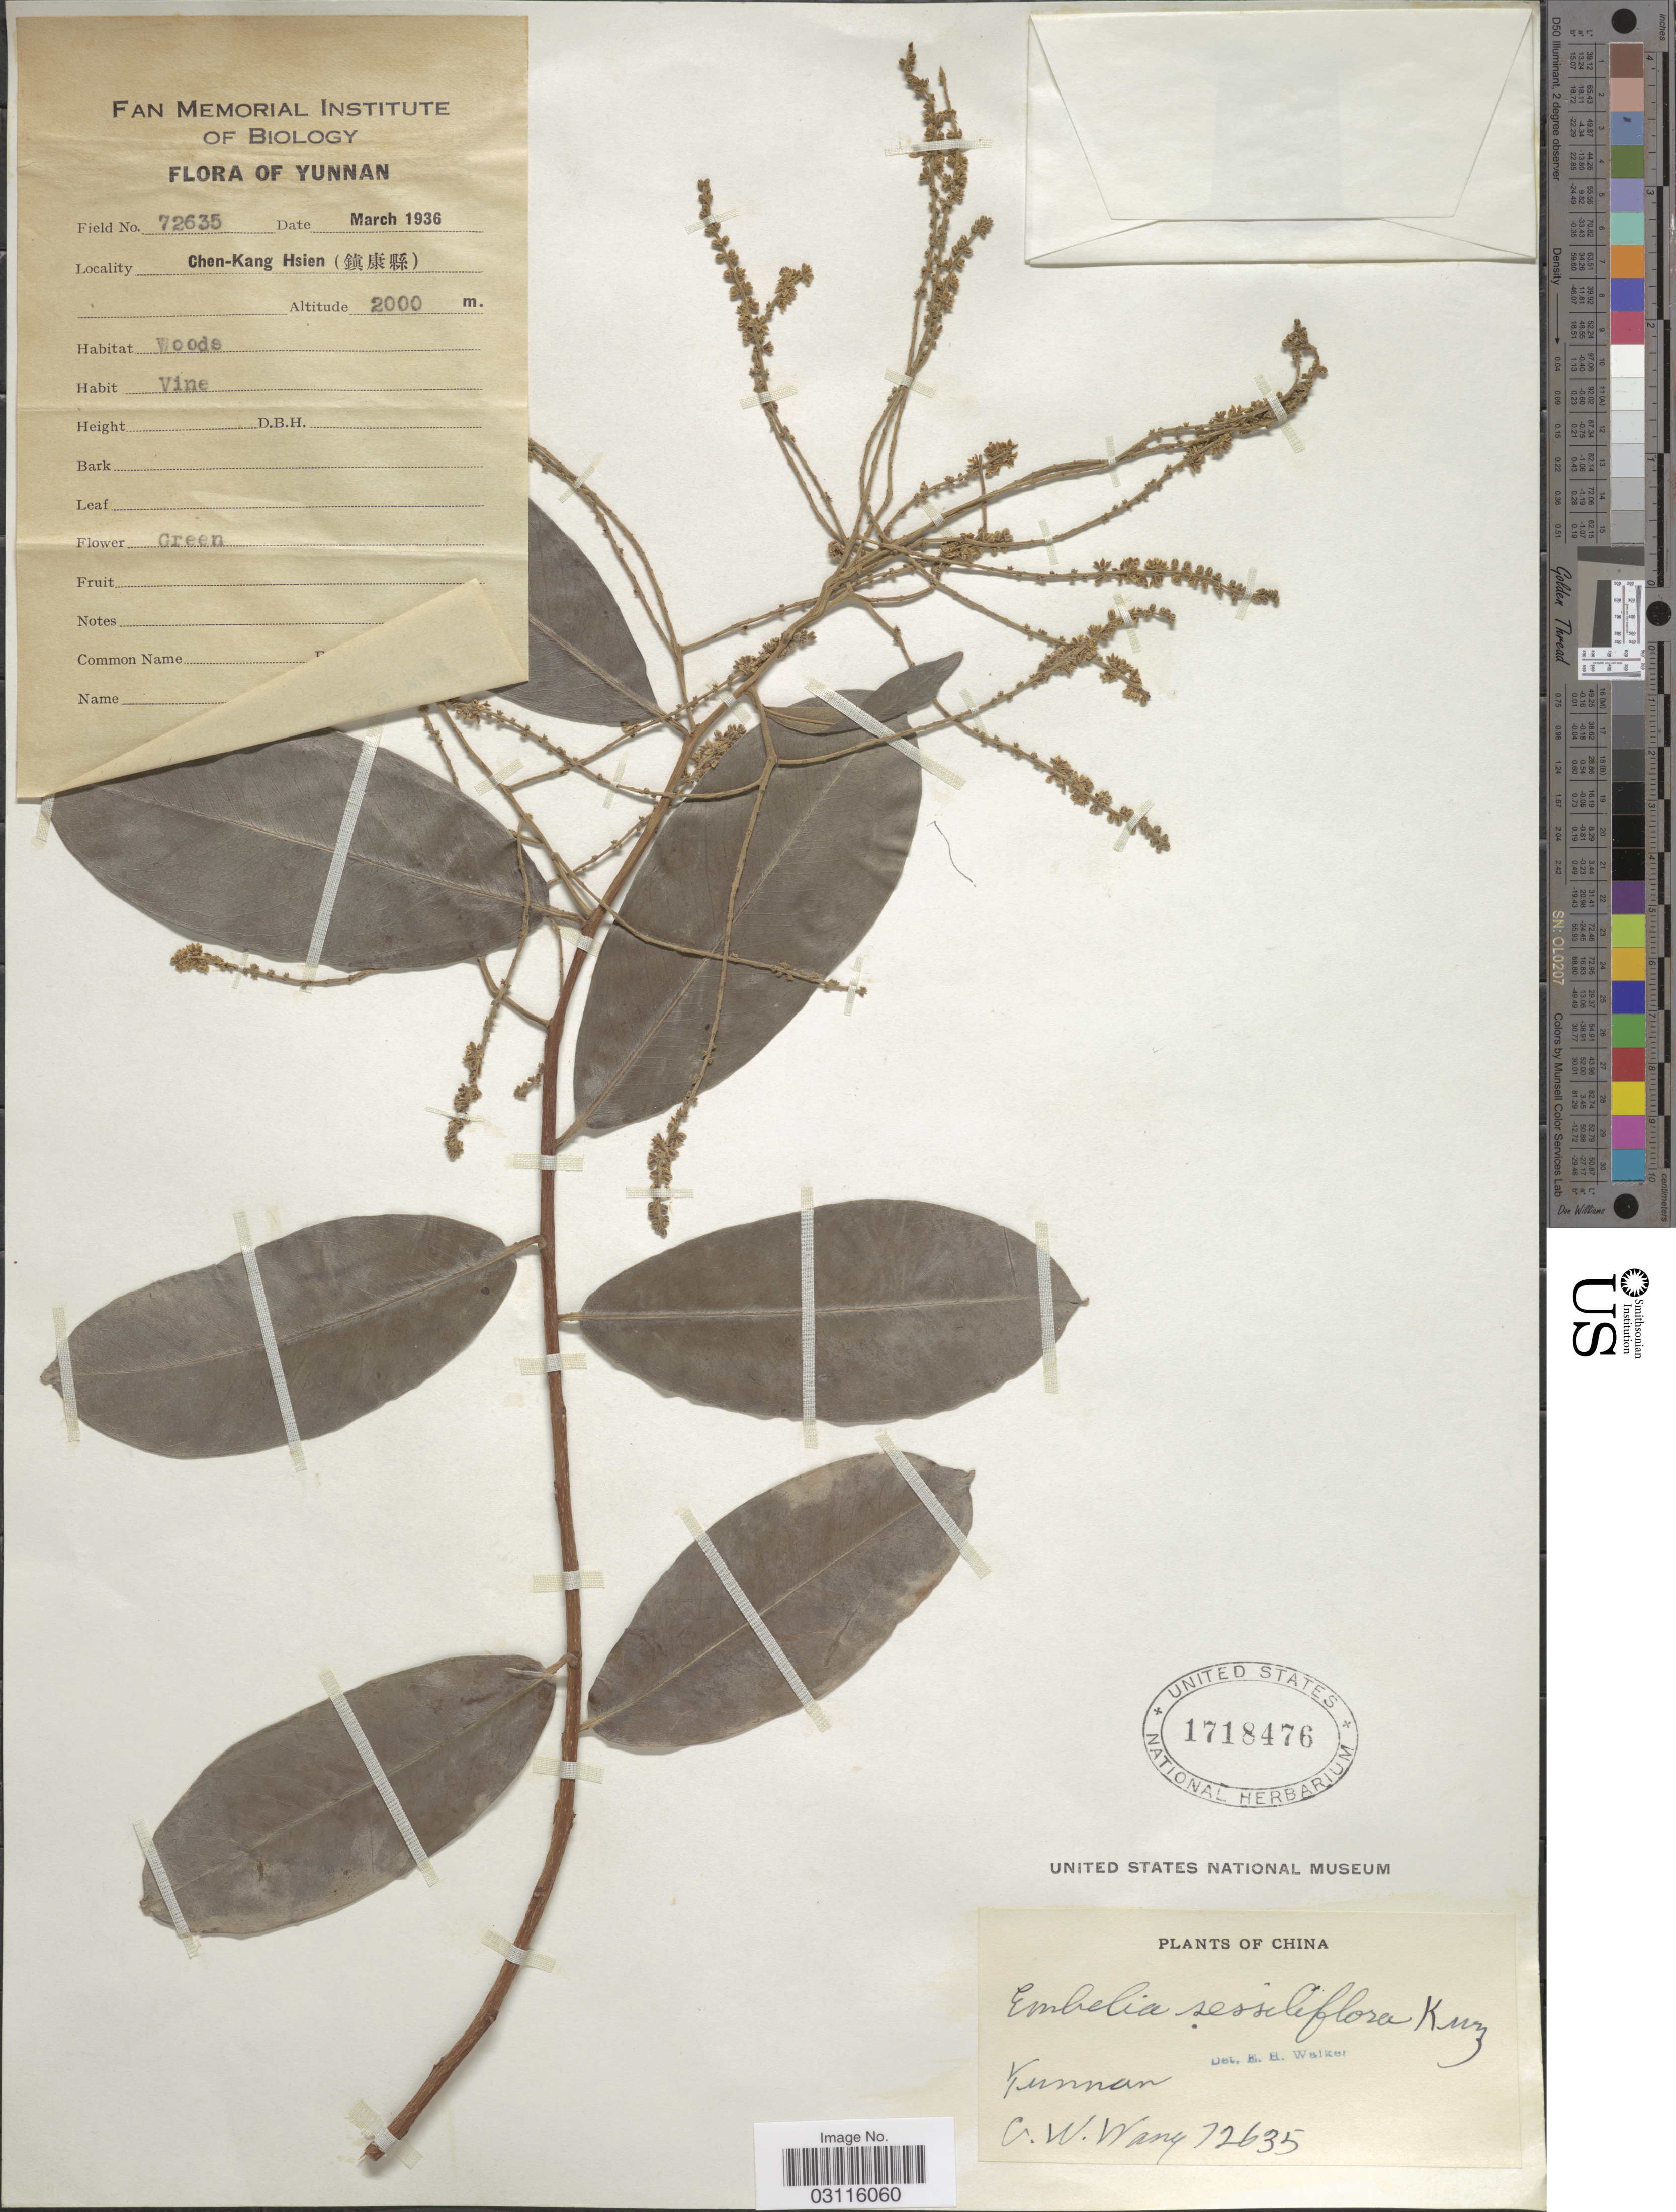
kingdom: Plantae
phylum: Tracheophyta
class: Magnoliopsida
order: Ericales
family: Primulaceae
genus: Embelia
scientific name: Embelia sessiliflora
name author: Kurz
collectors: C. W. Wang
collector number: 72635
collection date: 1936-03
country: China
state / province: Yunnan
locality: Cheng-Kang Hsien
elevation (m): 2000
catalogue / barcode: US 1718476